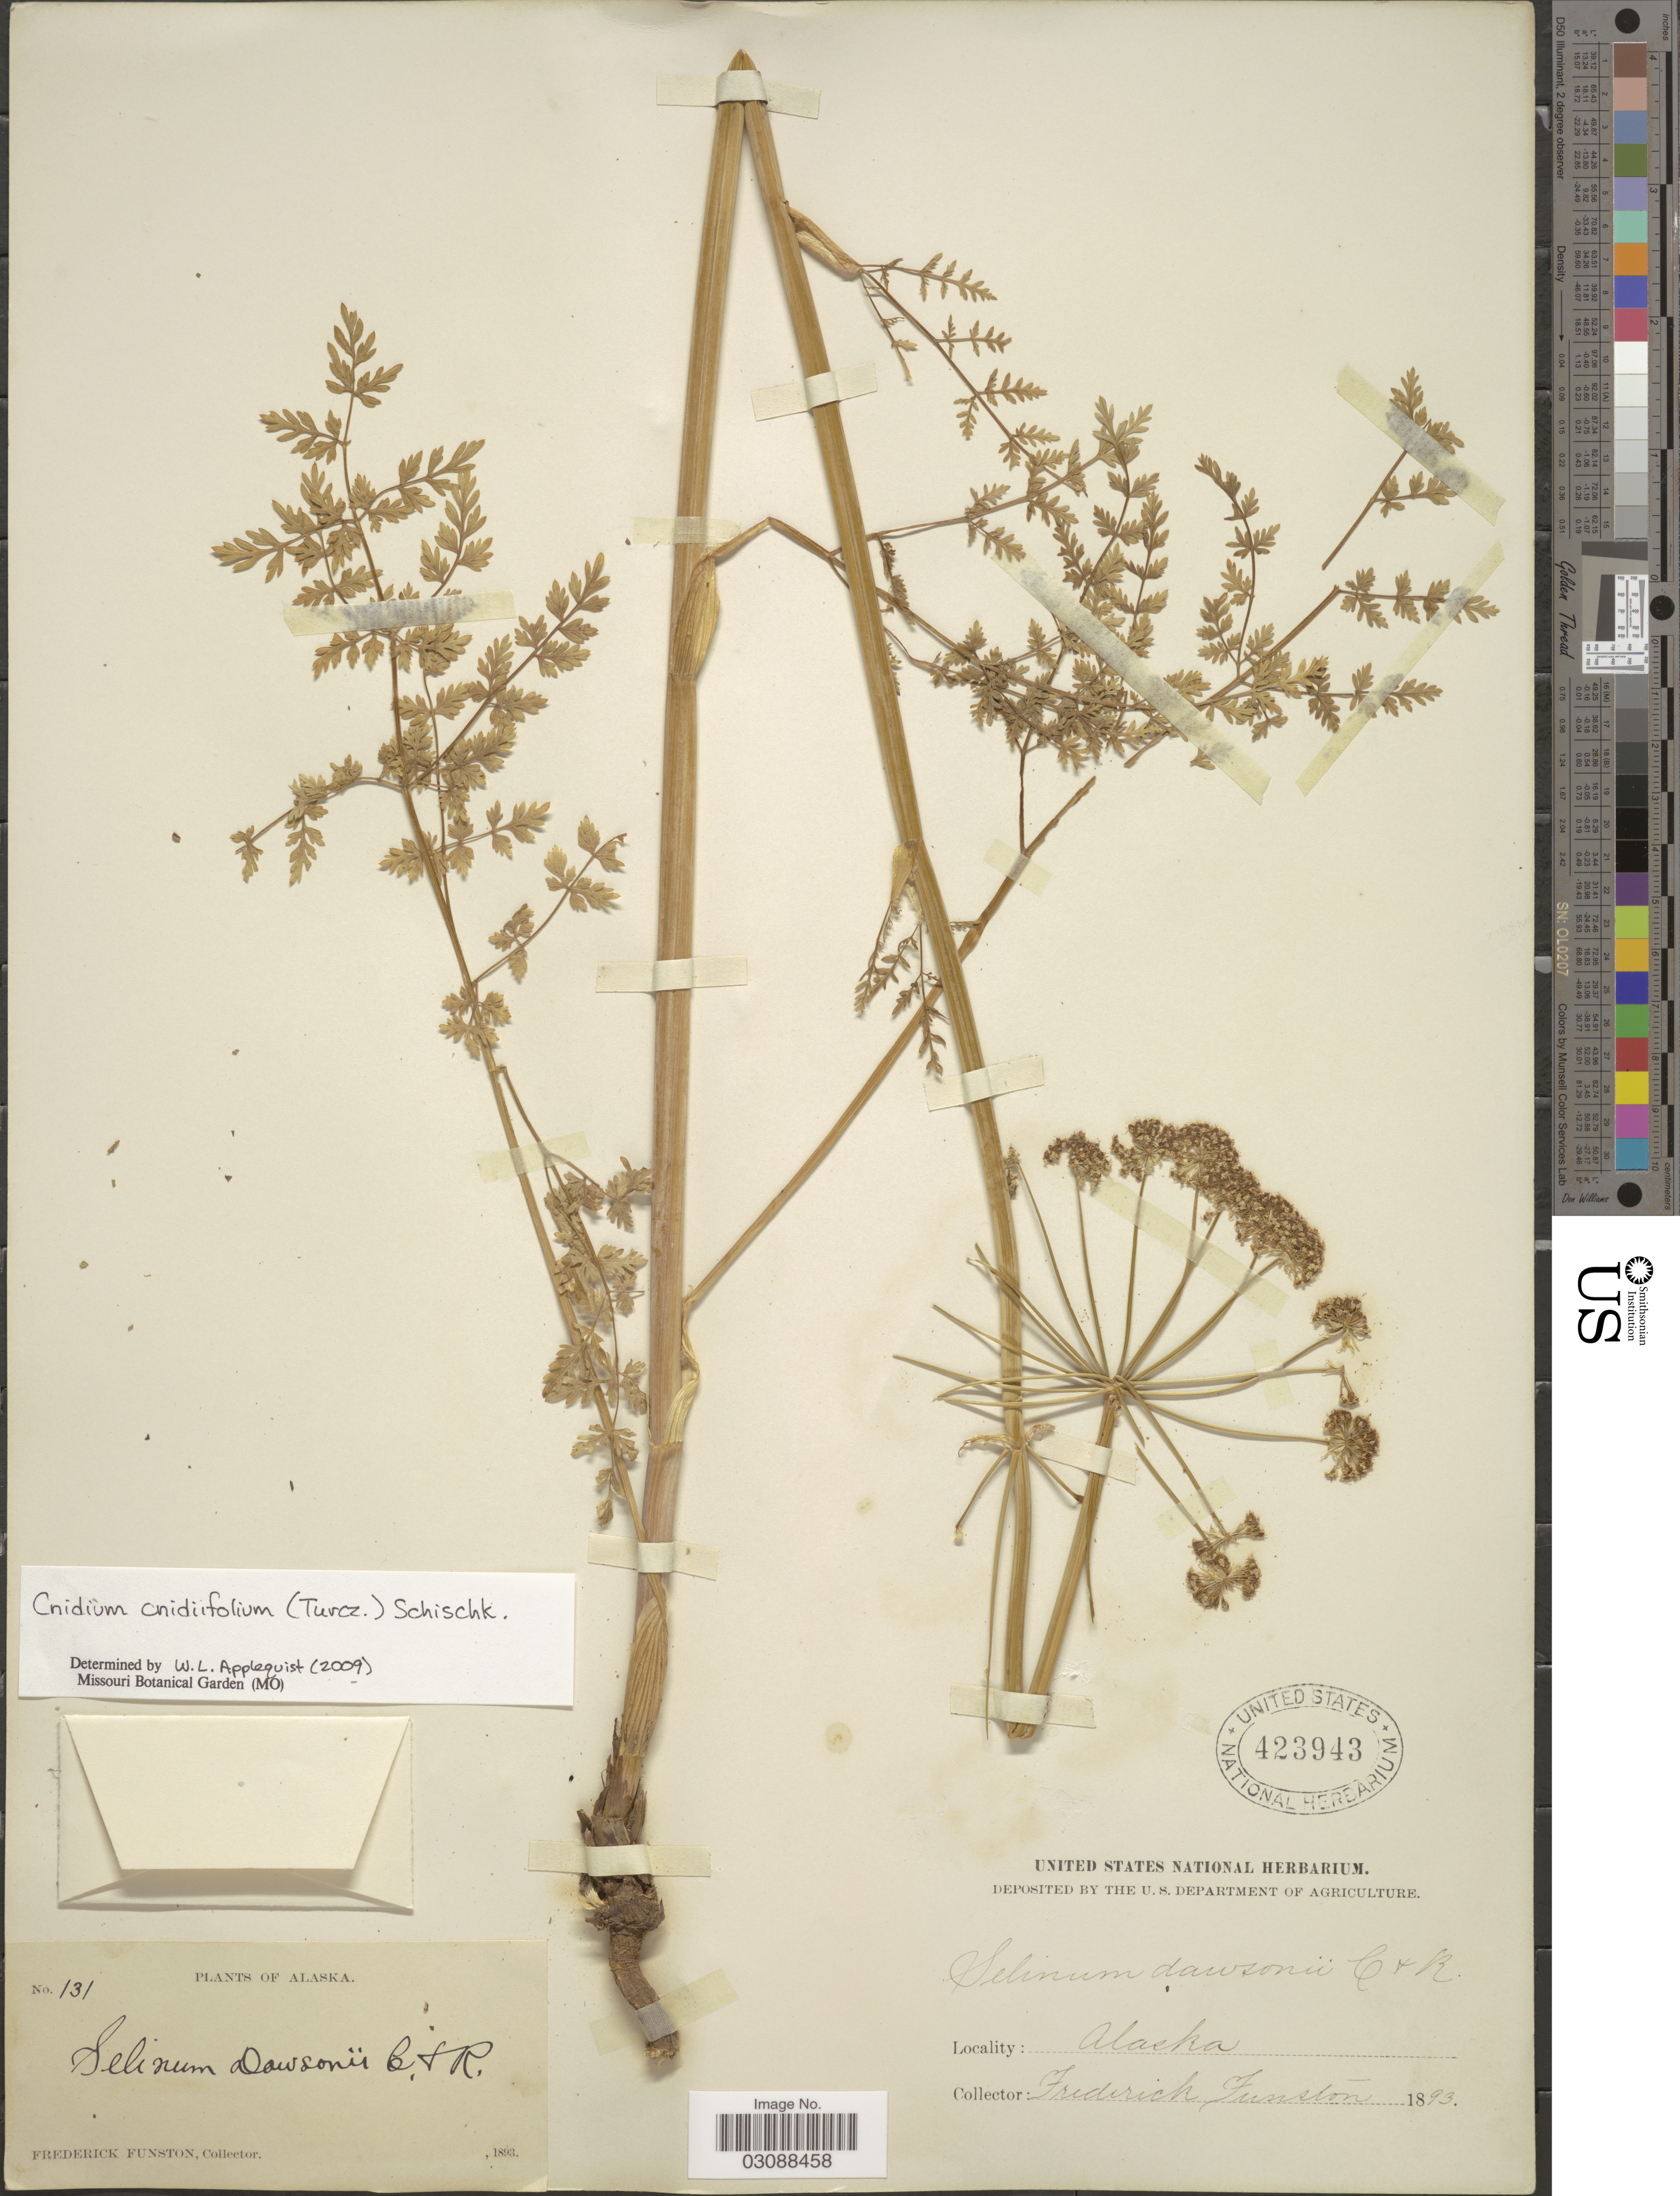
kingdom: Plantae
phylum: Tracheophyta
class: Magnoliopsida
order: Apiales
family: Apiaceae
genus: Cnidium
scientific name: Cnidium cnidiifolium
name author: (Turcz.) Schischk.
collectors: F. Funston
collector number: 131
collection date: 1893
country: United States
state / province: Alaska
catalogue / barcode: US 423943